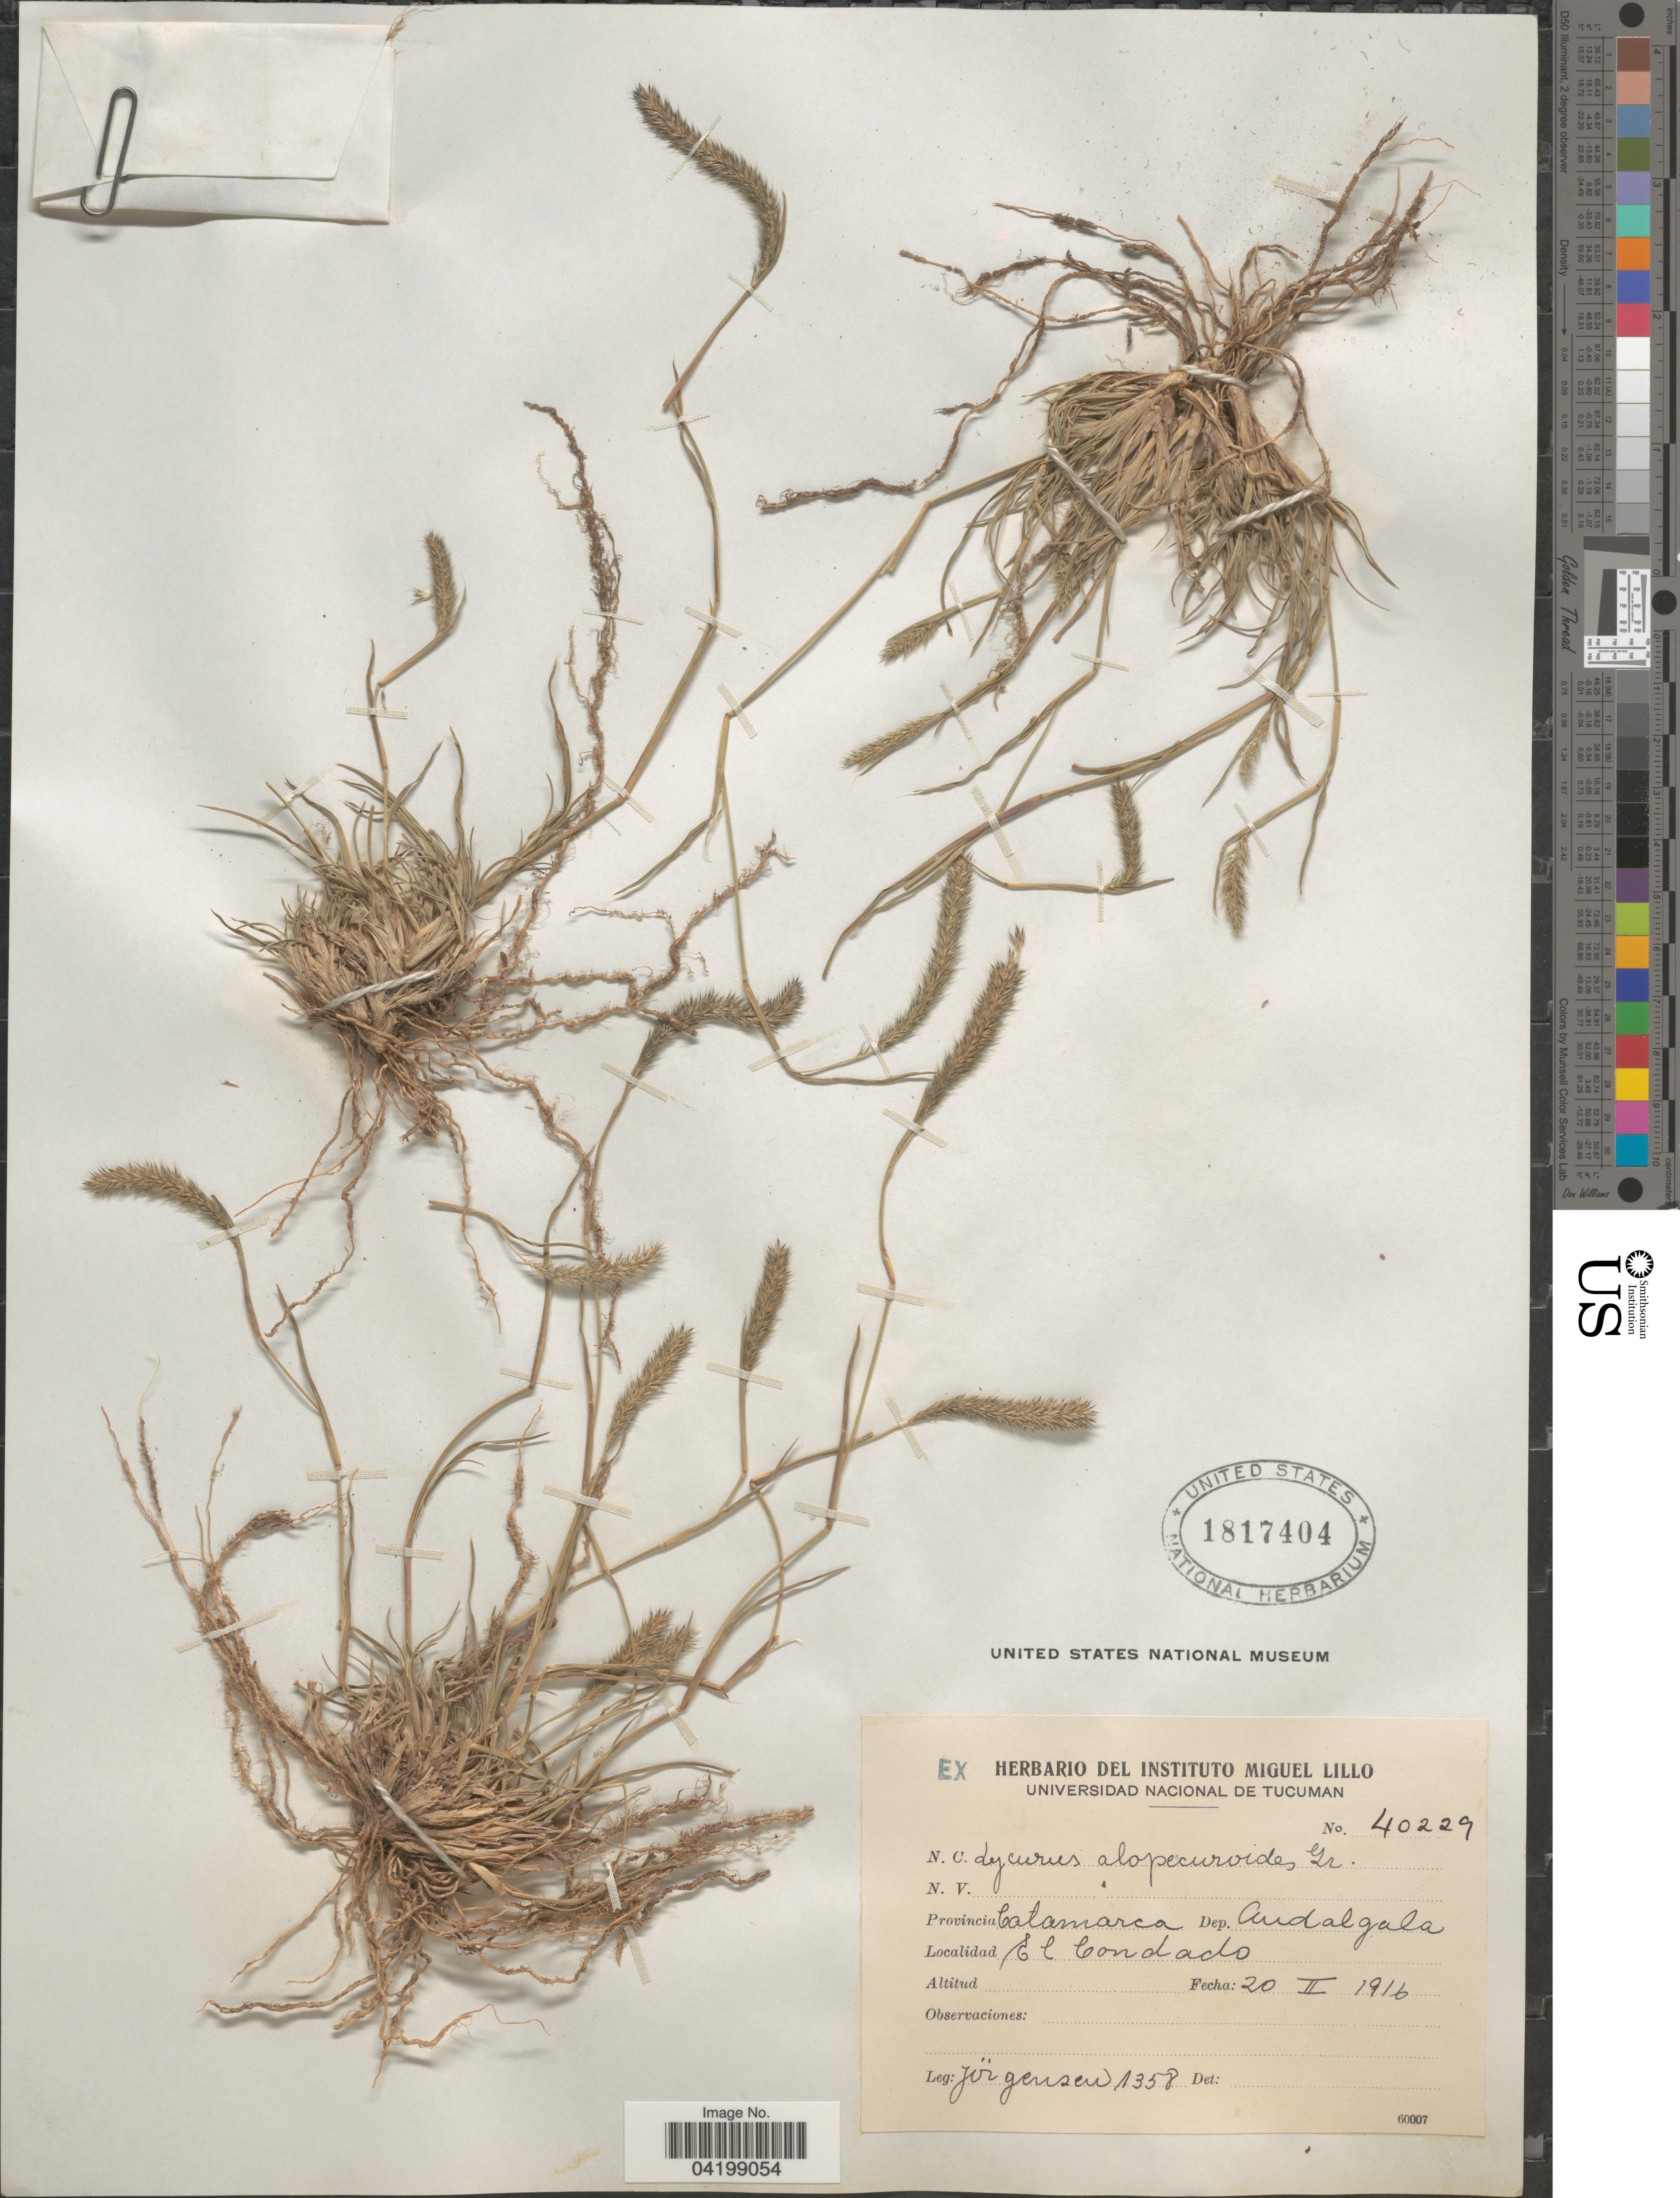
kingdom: Plantae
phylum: Tracheophyta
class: Liliopsida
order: Poales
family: Poaceae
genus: Muhlenbergia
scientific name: Muhlenbergia alopecuroides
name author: (Griseb.) P.M. Peterson & Columbus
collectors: Jorgensen, --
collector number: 1358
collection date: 1916-02-20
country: Argentina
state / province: Catamarca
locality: Dep. Andalgala. El Condado.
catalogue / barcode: US 1817404